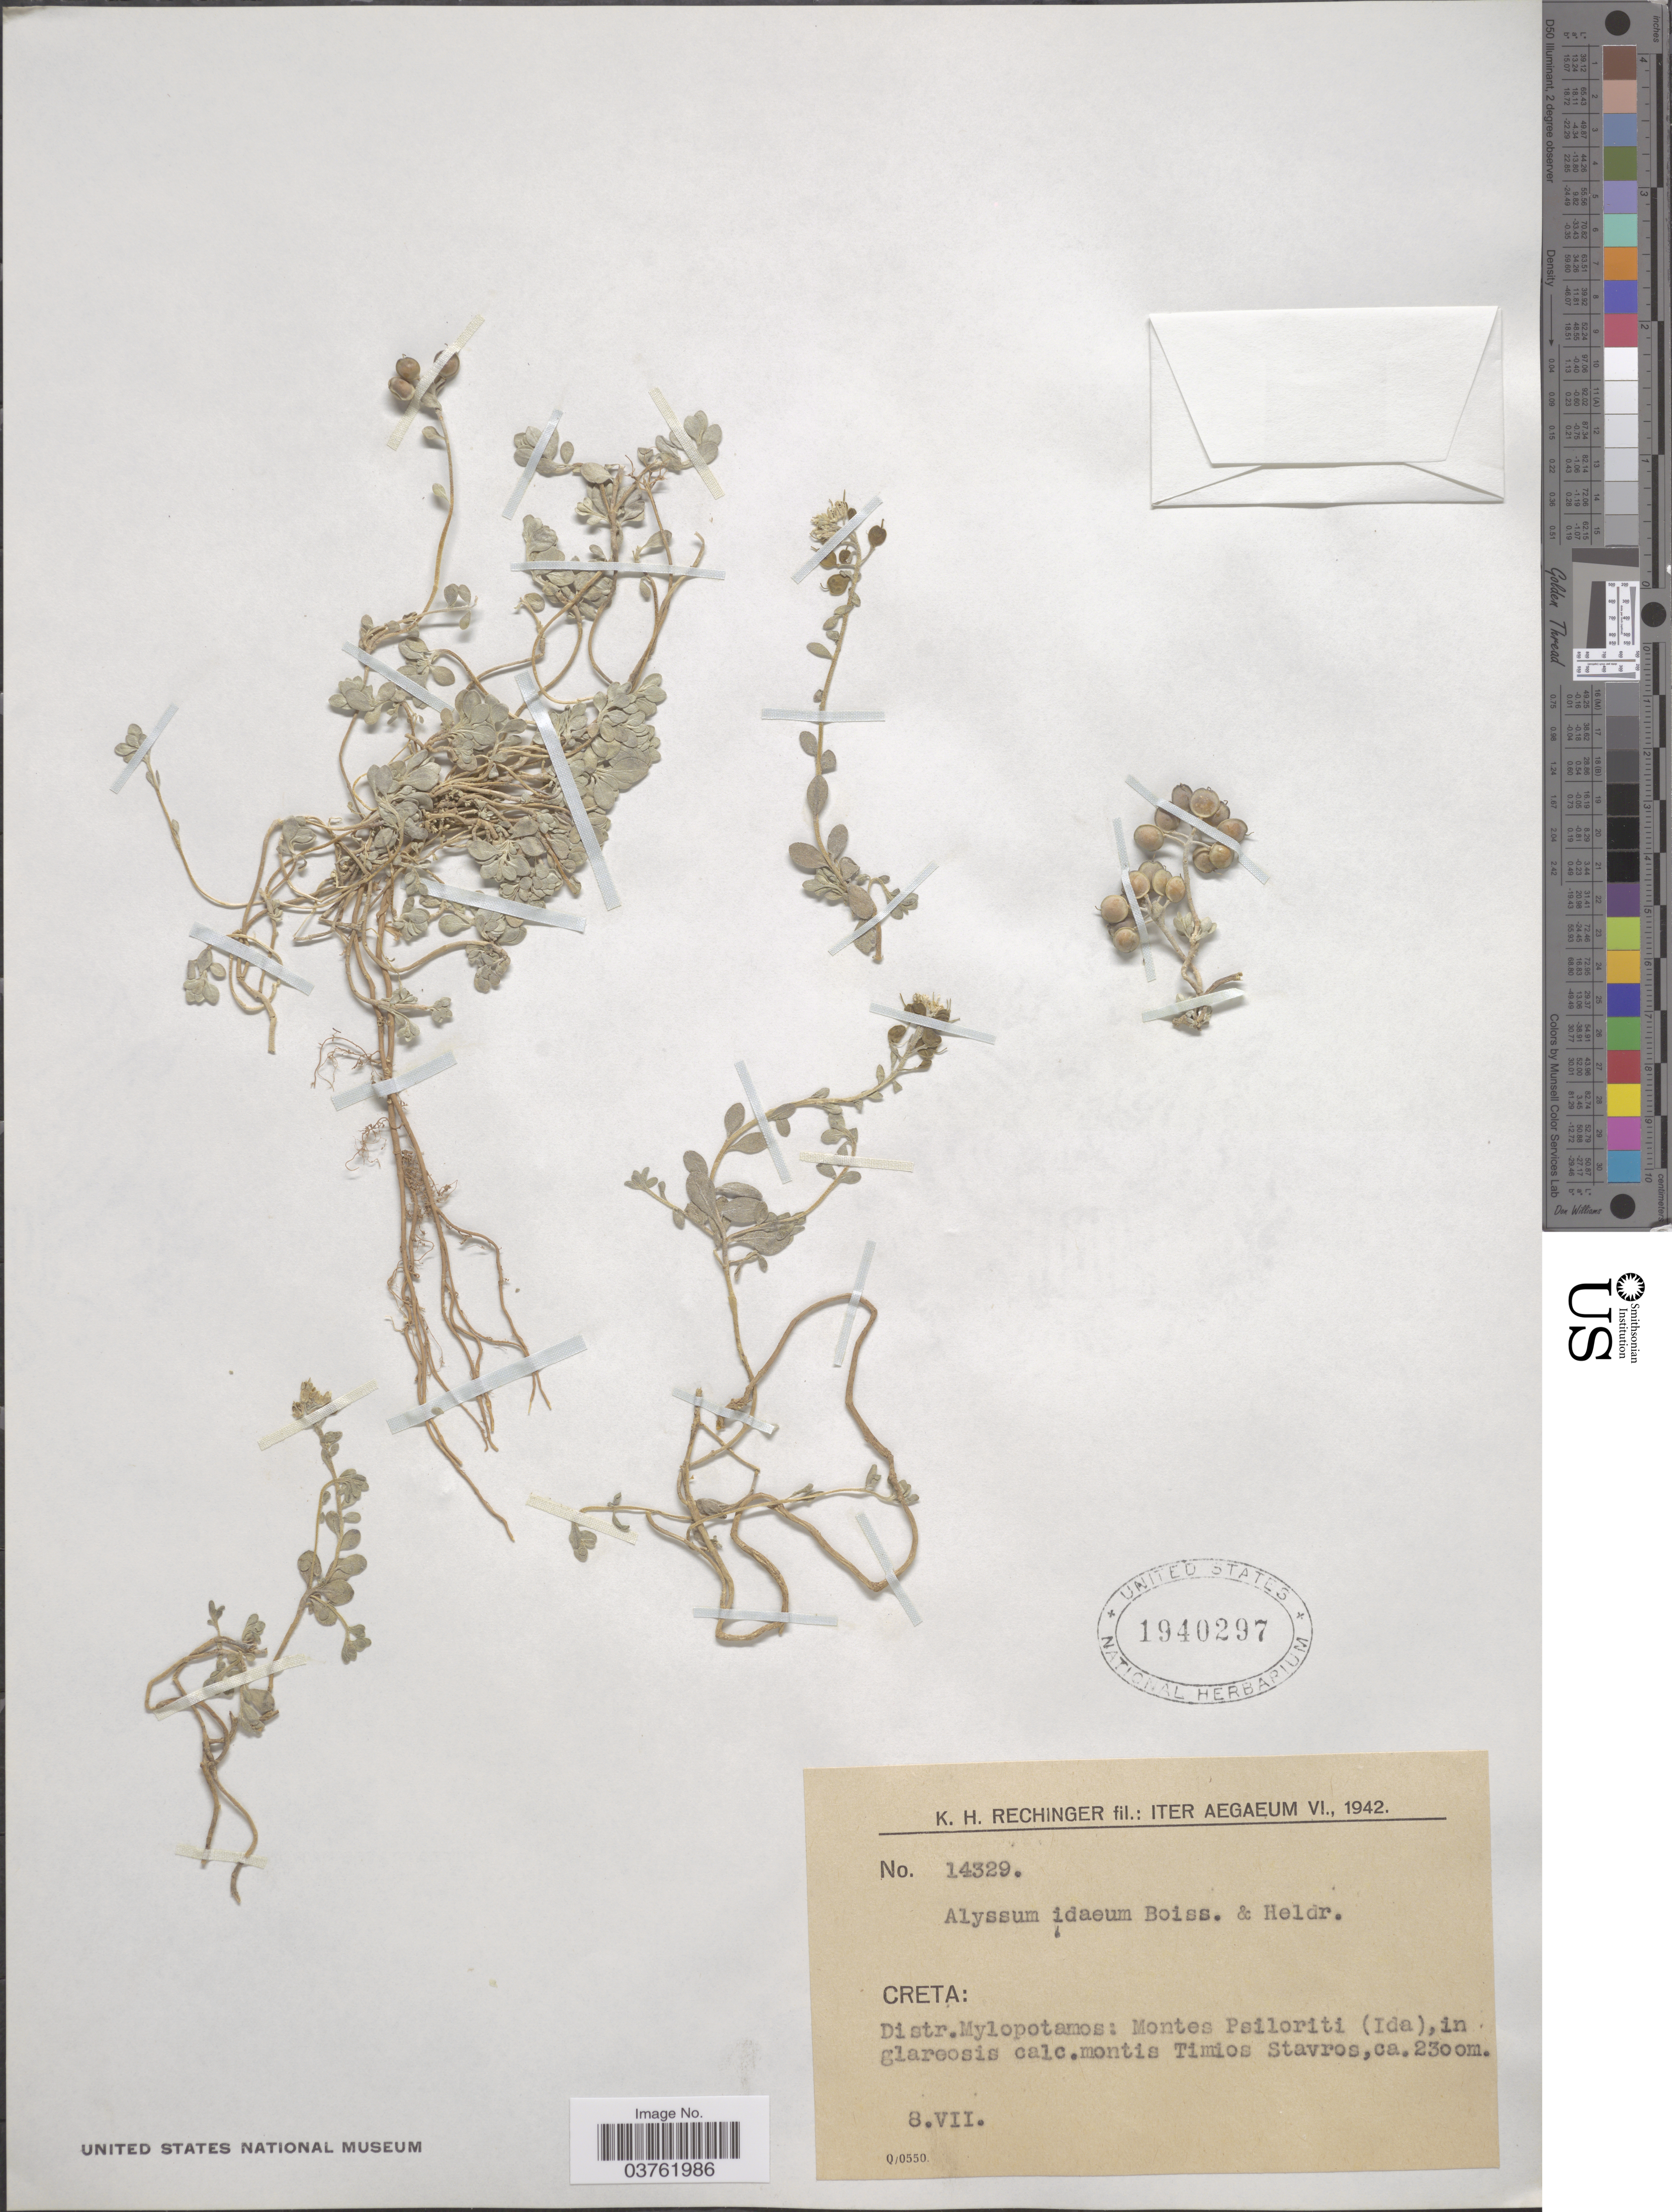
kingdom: Plantae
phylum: Tracheophyta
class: Magnoliopsida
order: Brassicales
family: Brassicaceae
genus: Alyssum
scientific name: Alyssum idaeum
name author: Boiss. & Heldr.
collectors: K. H. Rechinger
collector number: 14329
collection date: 1942-07-08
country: Greece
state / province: Crete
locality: Iter Aegaeum. Distr. Mylopotamos: Montes Psiloriti (Ida), in glareosis calc. montis Timios Stavros.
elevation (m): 2300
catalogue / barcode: US 1940297